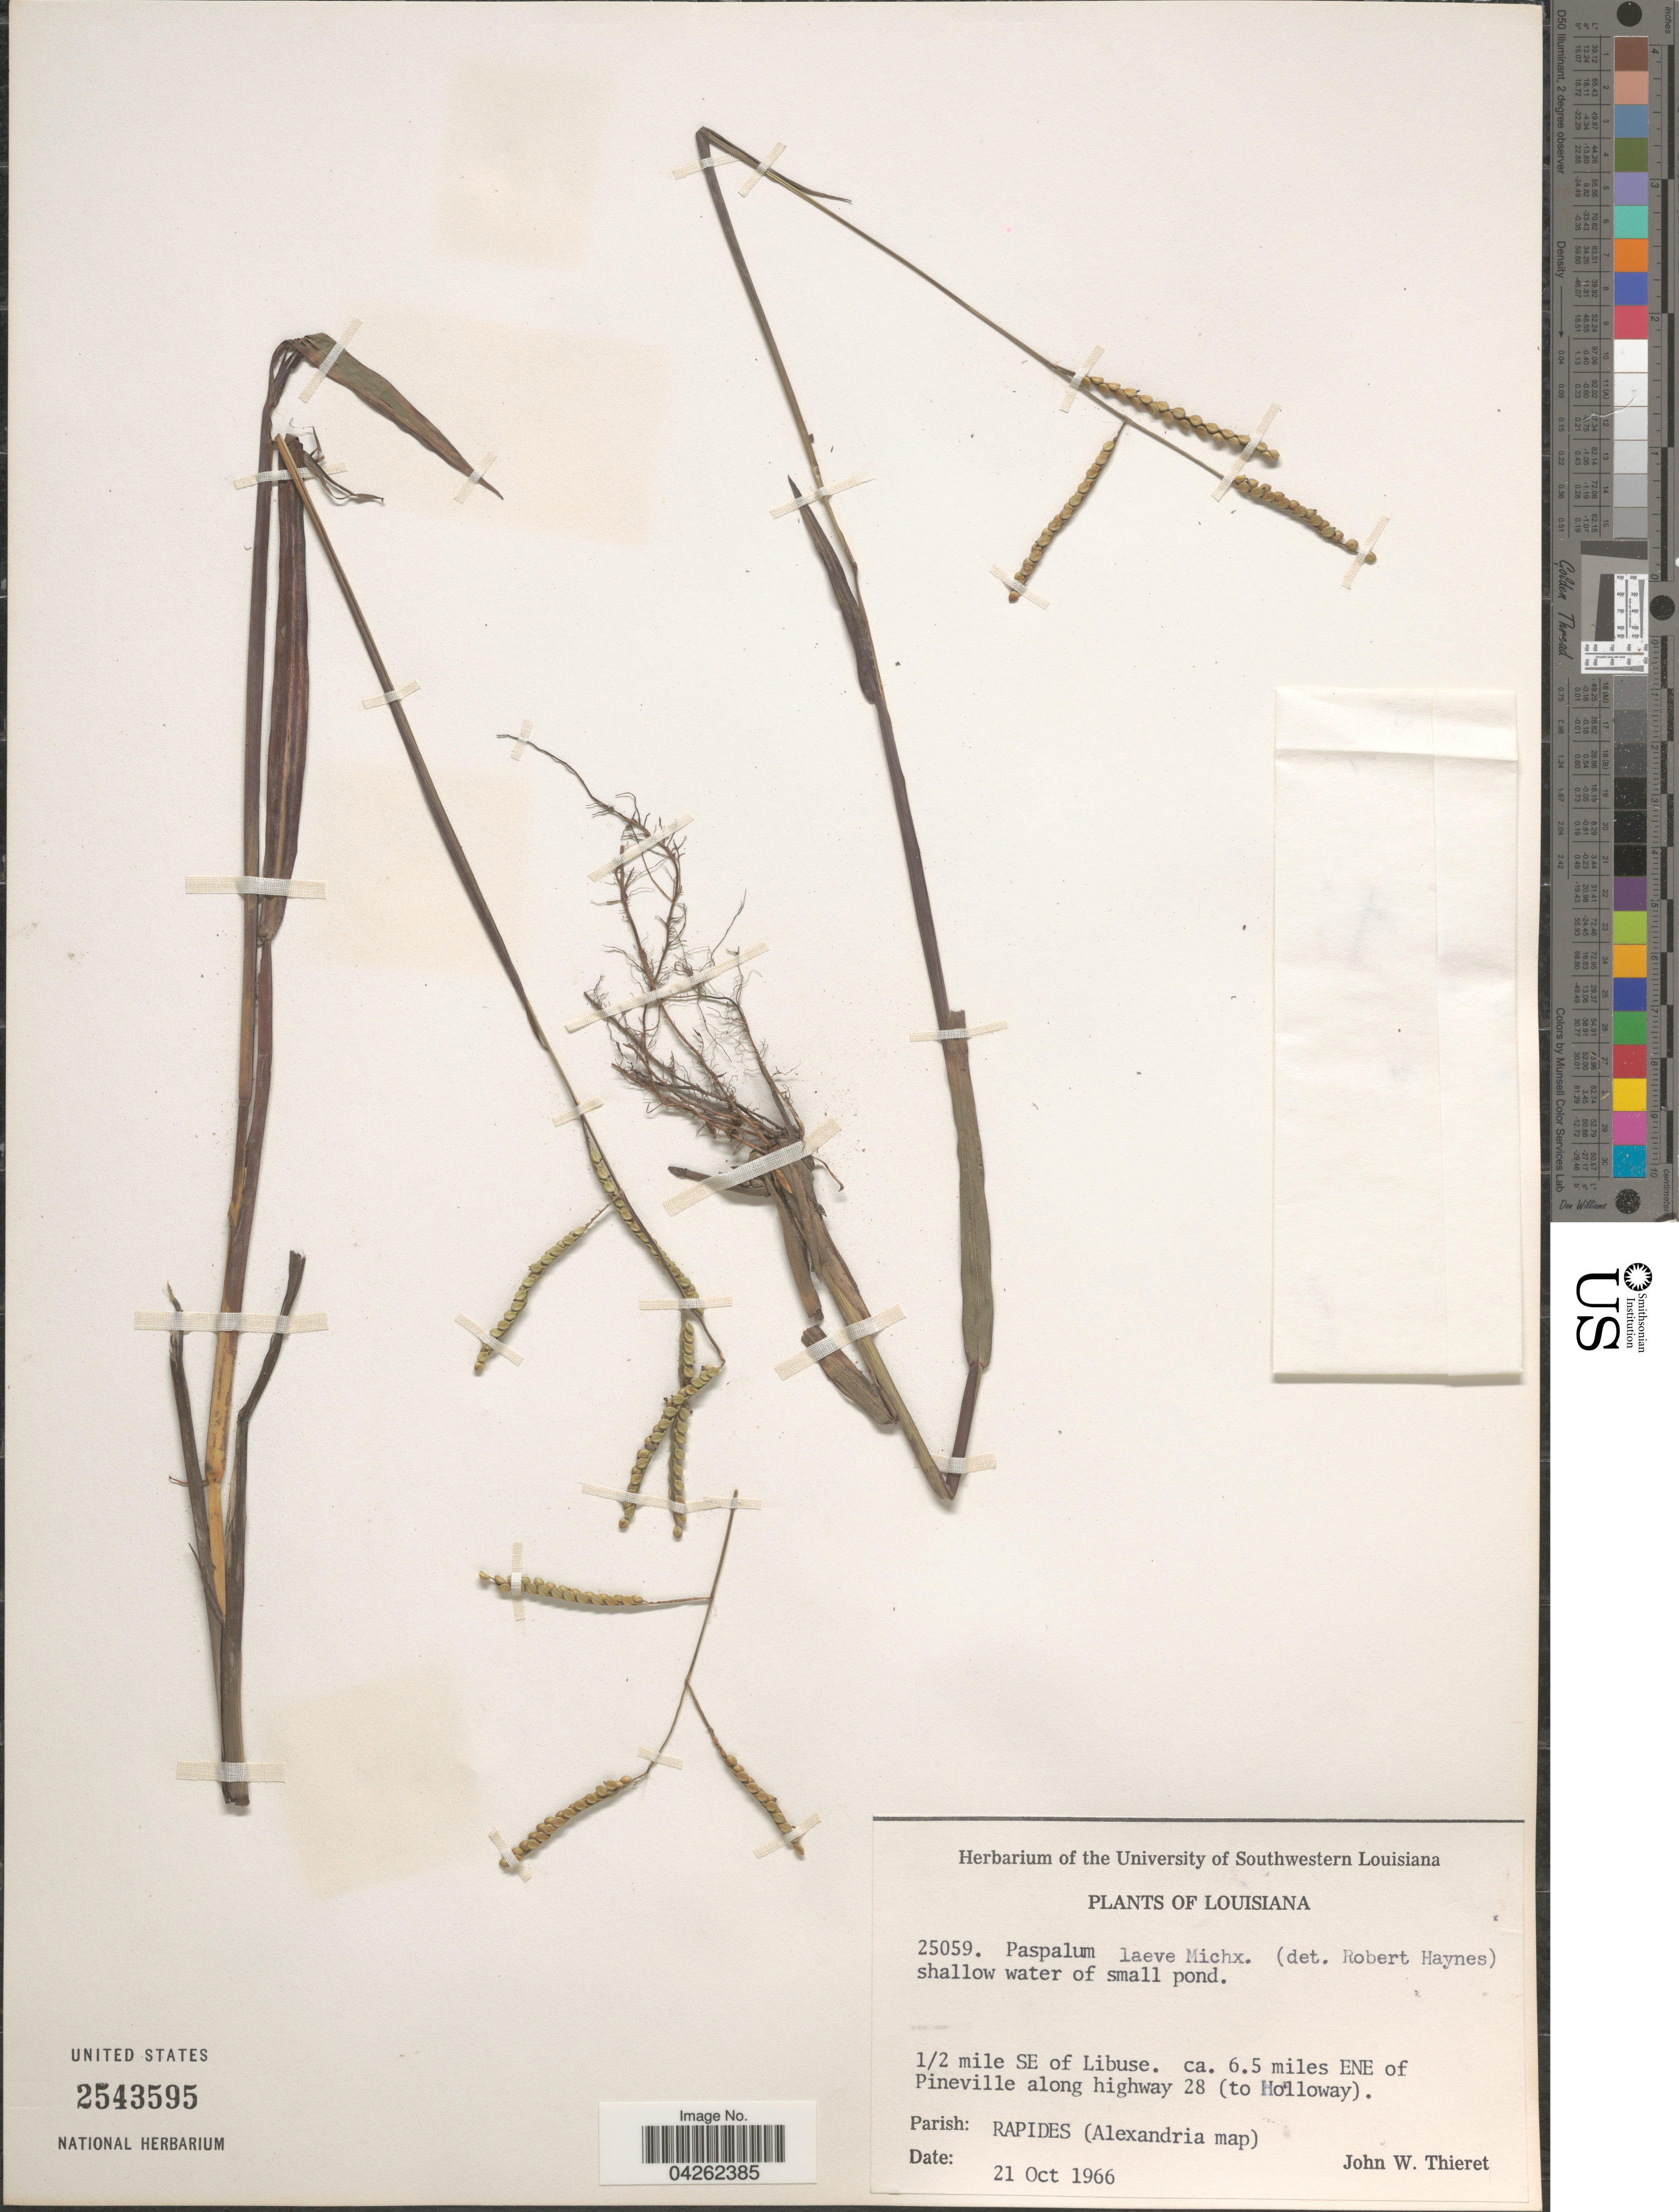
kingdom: Plantae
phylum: Tracheophyta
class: Liliopsida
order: Poales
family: Poaceae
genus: Paspalum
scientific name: Paspalum laeve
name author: Michx.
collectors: J. W. Thieret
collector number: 25059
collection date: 1966-10-21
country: United States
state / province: Louisiana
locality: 1/2 mile SE of Libuse. ca. 6.5 miles ENE of Pineville along Highway 28 (to Hollway). Parish: Rapides (Alexandria map).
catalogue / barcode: US 2543595